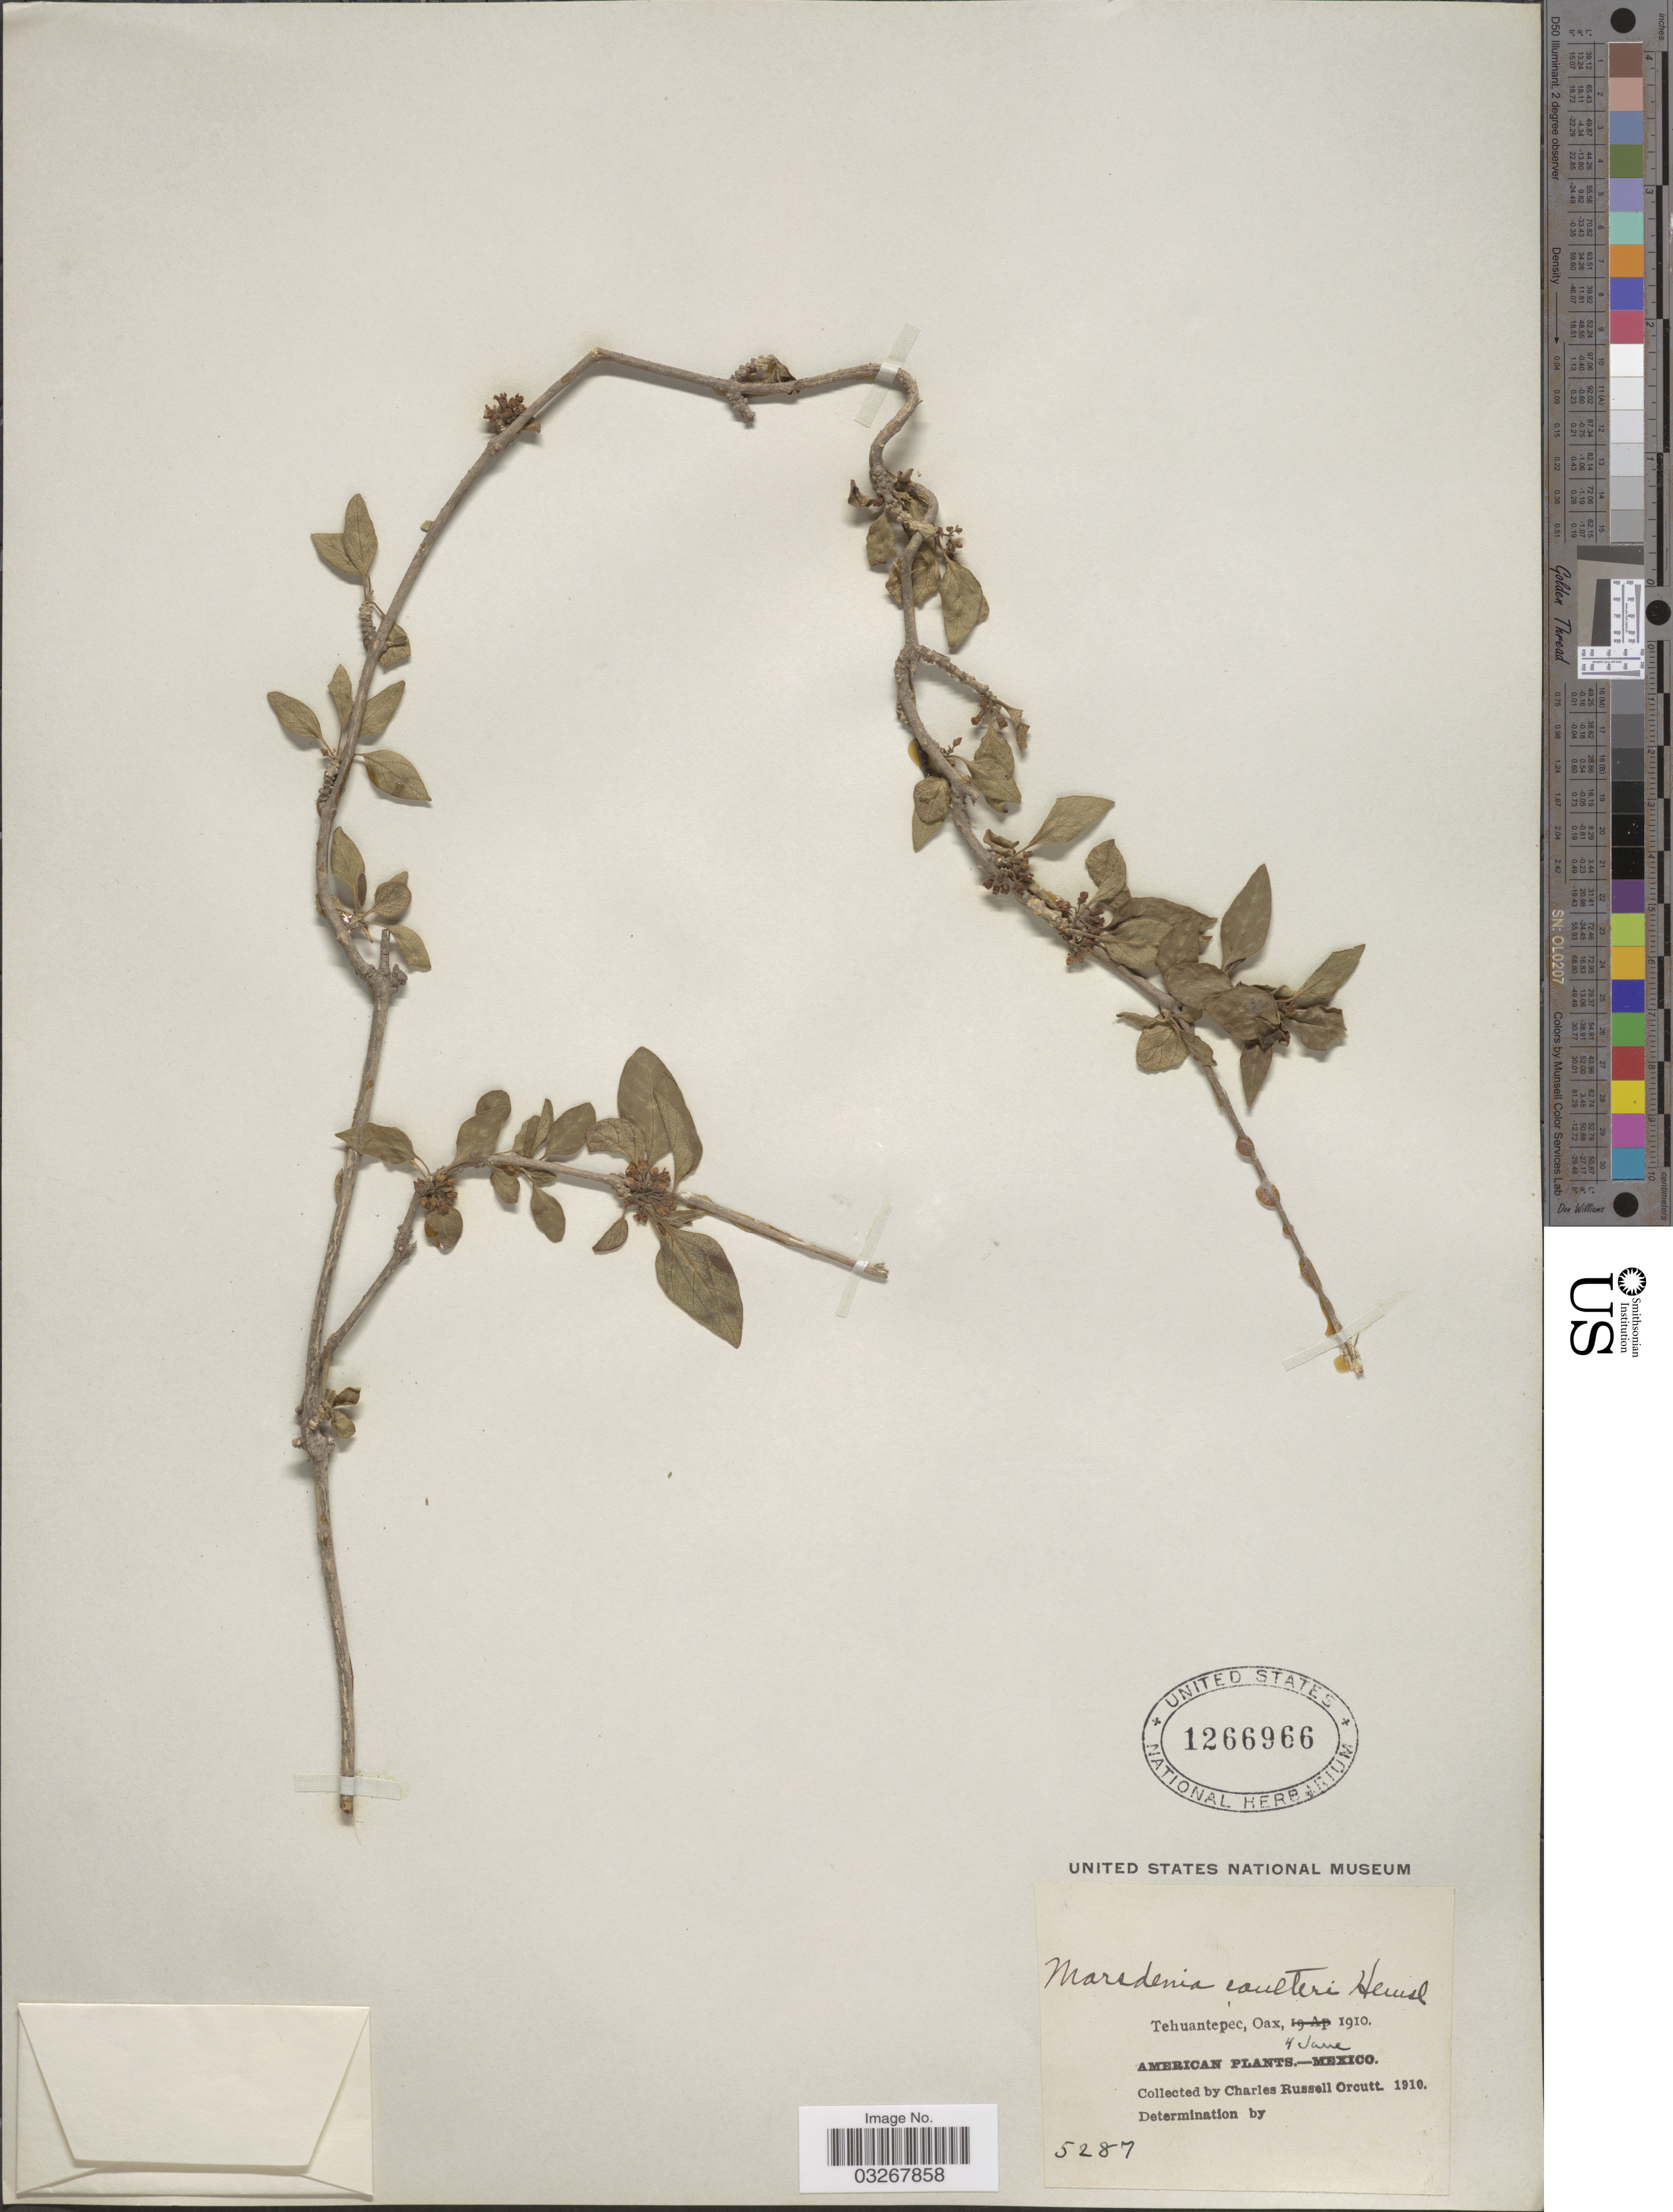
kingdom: Plantae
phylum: Tracheophyta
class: Magnoliopsida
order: Gentianales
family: Apocynaceae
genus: Marsdenia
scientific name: Marsdenia coulteri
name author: Hemsl.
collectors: C. R. Orcutt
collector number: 5287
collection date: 1910-06-04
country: Mexico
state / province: Oaxaca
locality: Tehuantepec, Oax.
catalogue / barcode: US 1266966